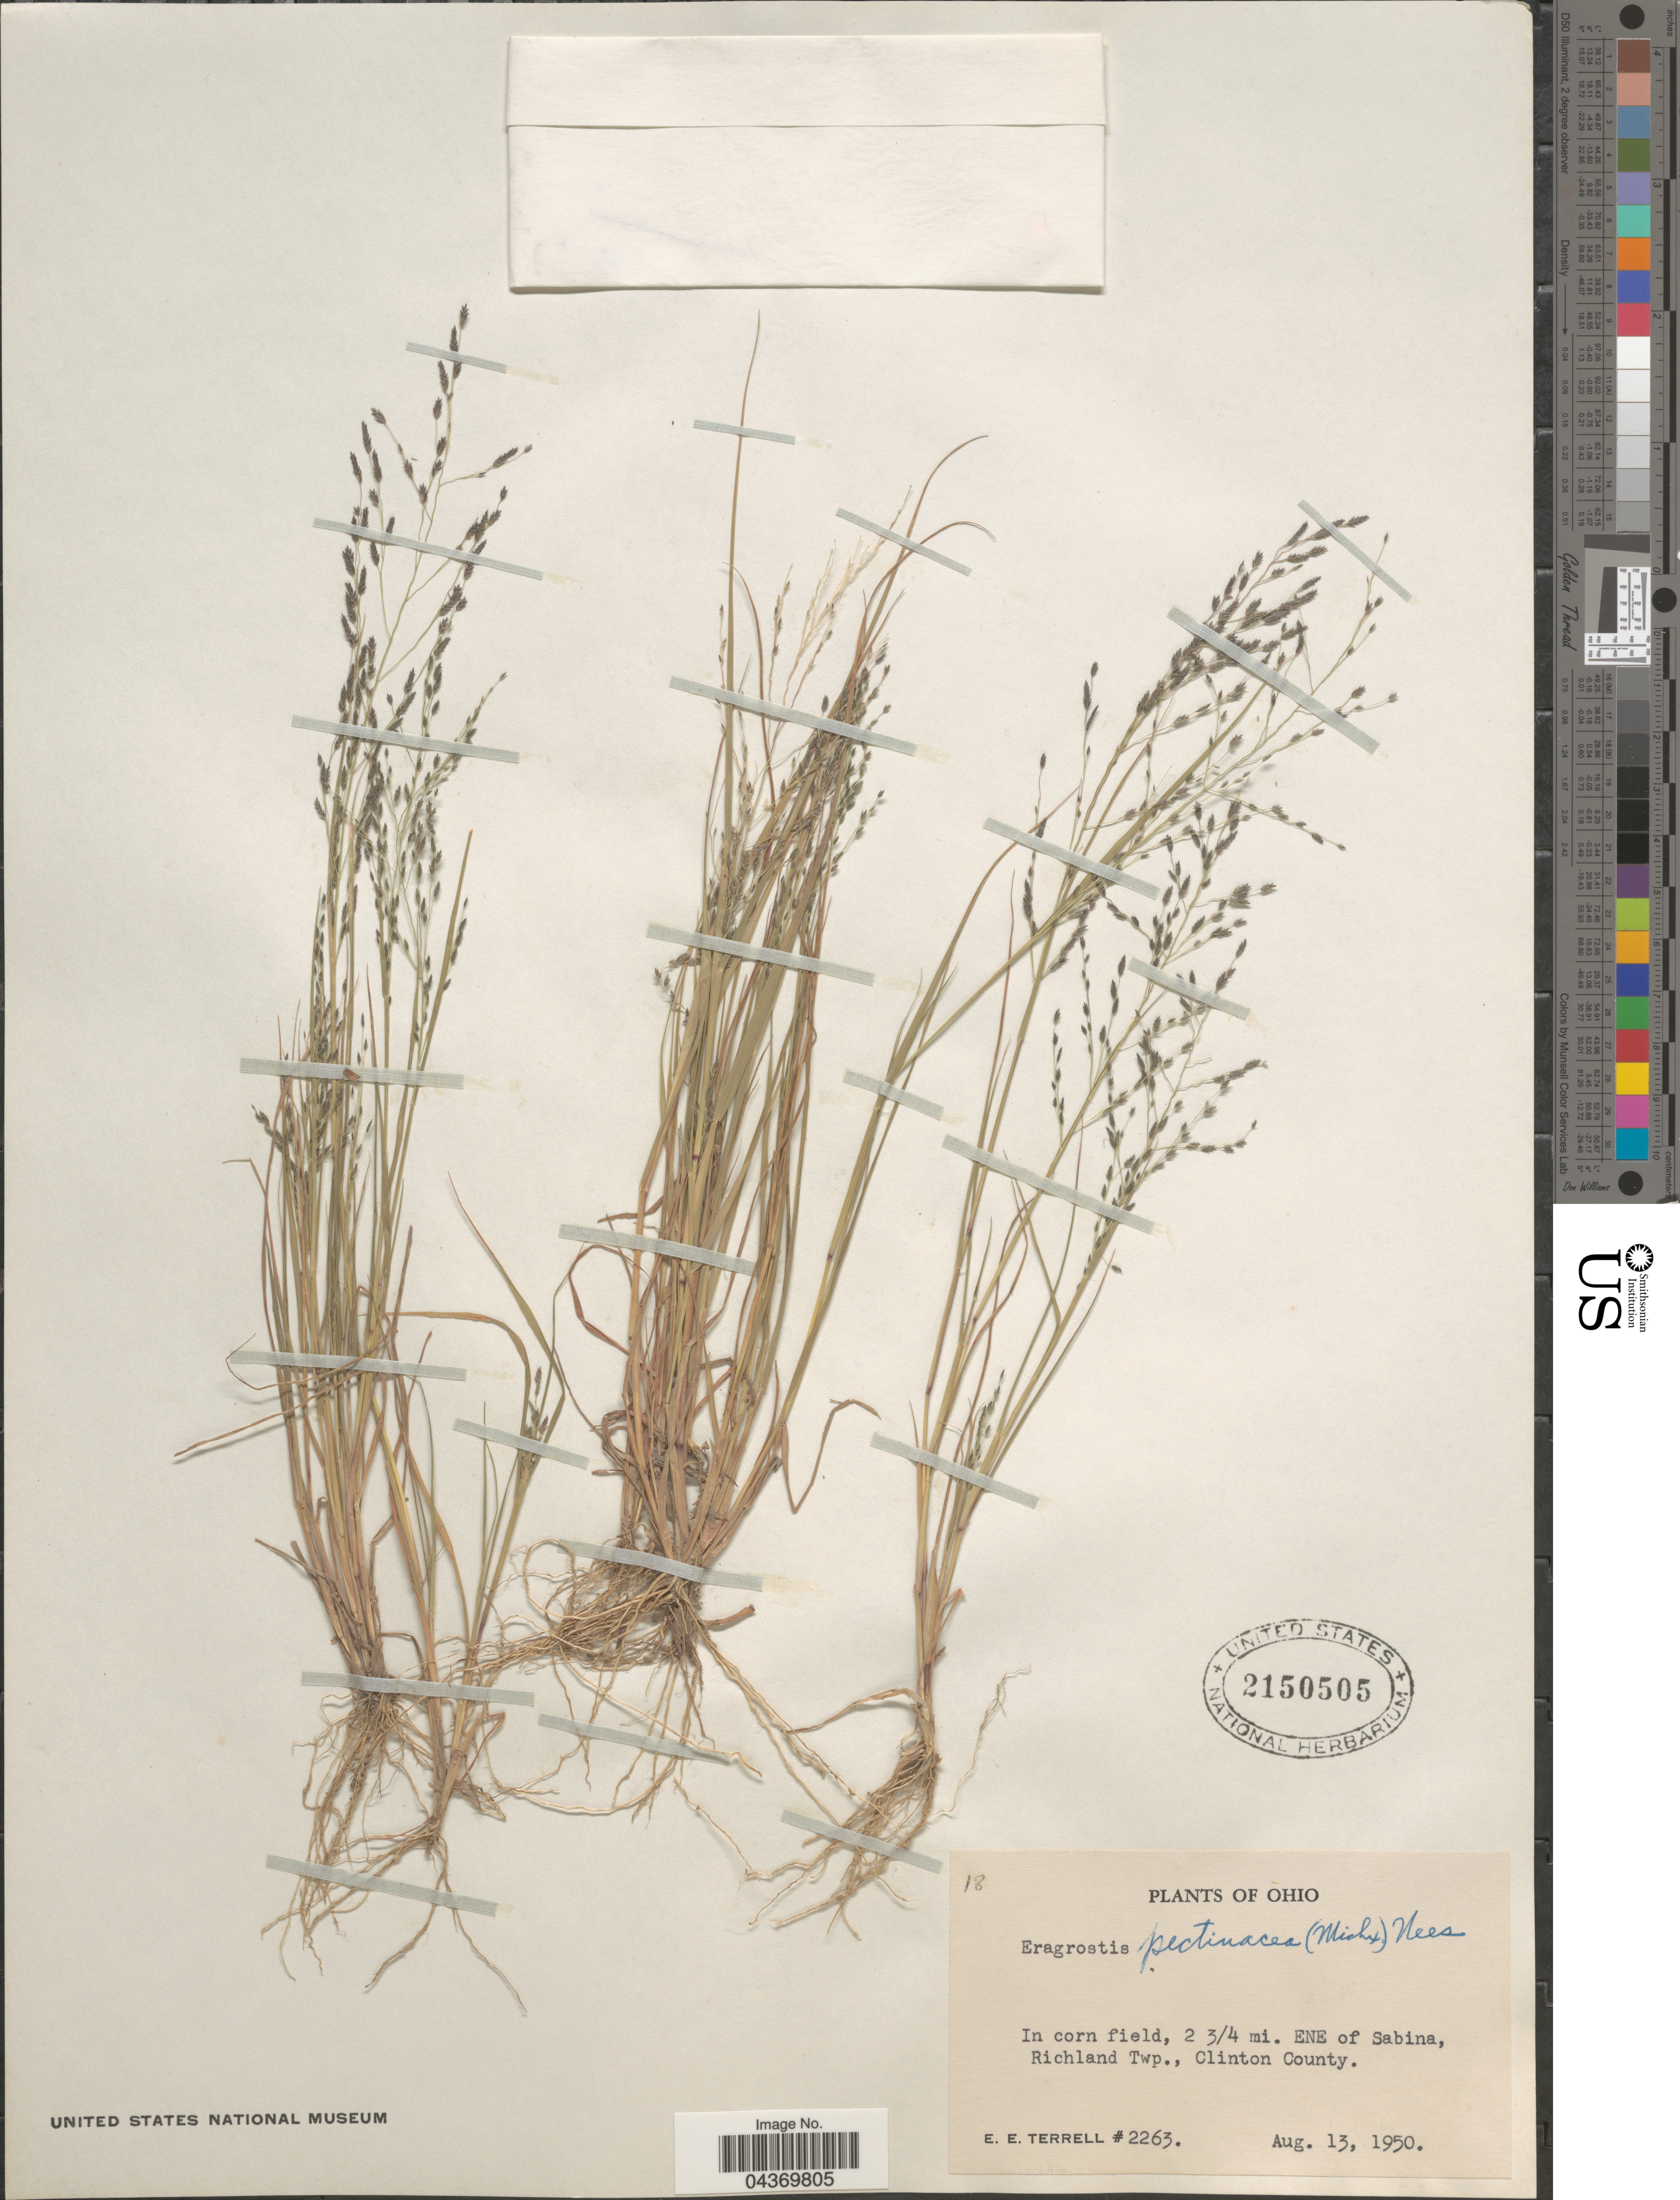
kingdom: Plantae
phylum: Tracheophyta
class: Liliopsida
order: Poales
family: Poaceae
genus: Eragrostis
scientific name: Eragrostis pectinacea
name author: (Michx.) Nees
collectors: E. E. Terrell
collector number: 2263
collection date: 1950-08-13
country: United States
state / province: Ohio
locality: In corn field, 2 3/4 mi. ENE of Sabina, Richland Twp., Clinton County.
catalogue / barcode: US 2150505